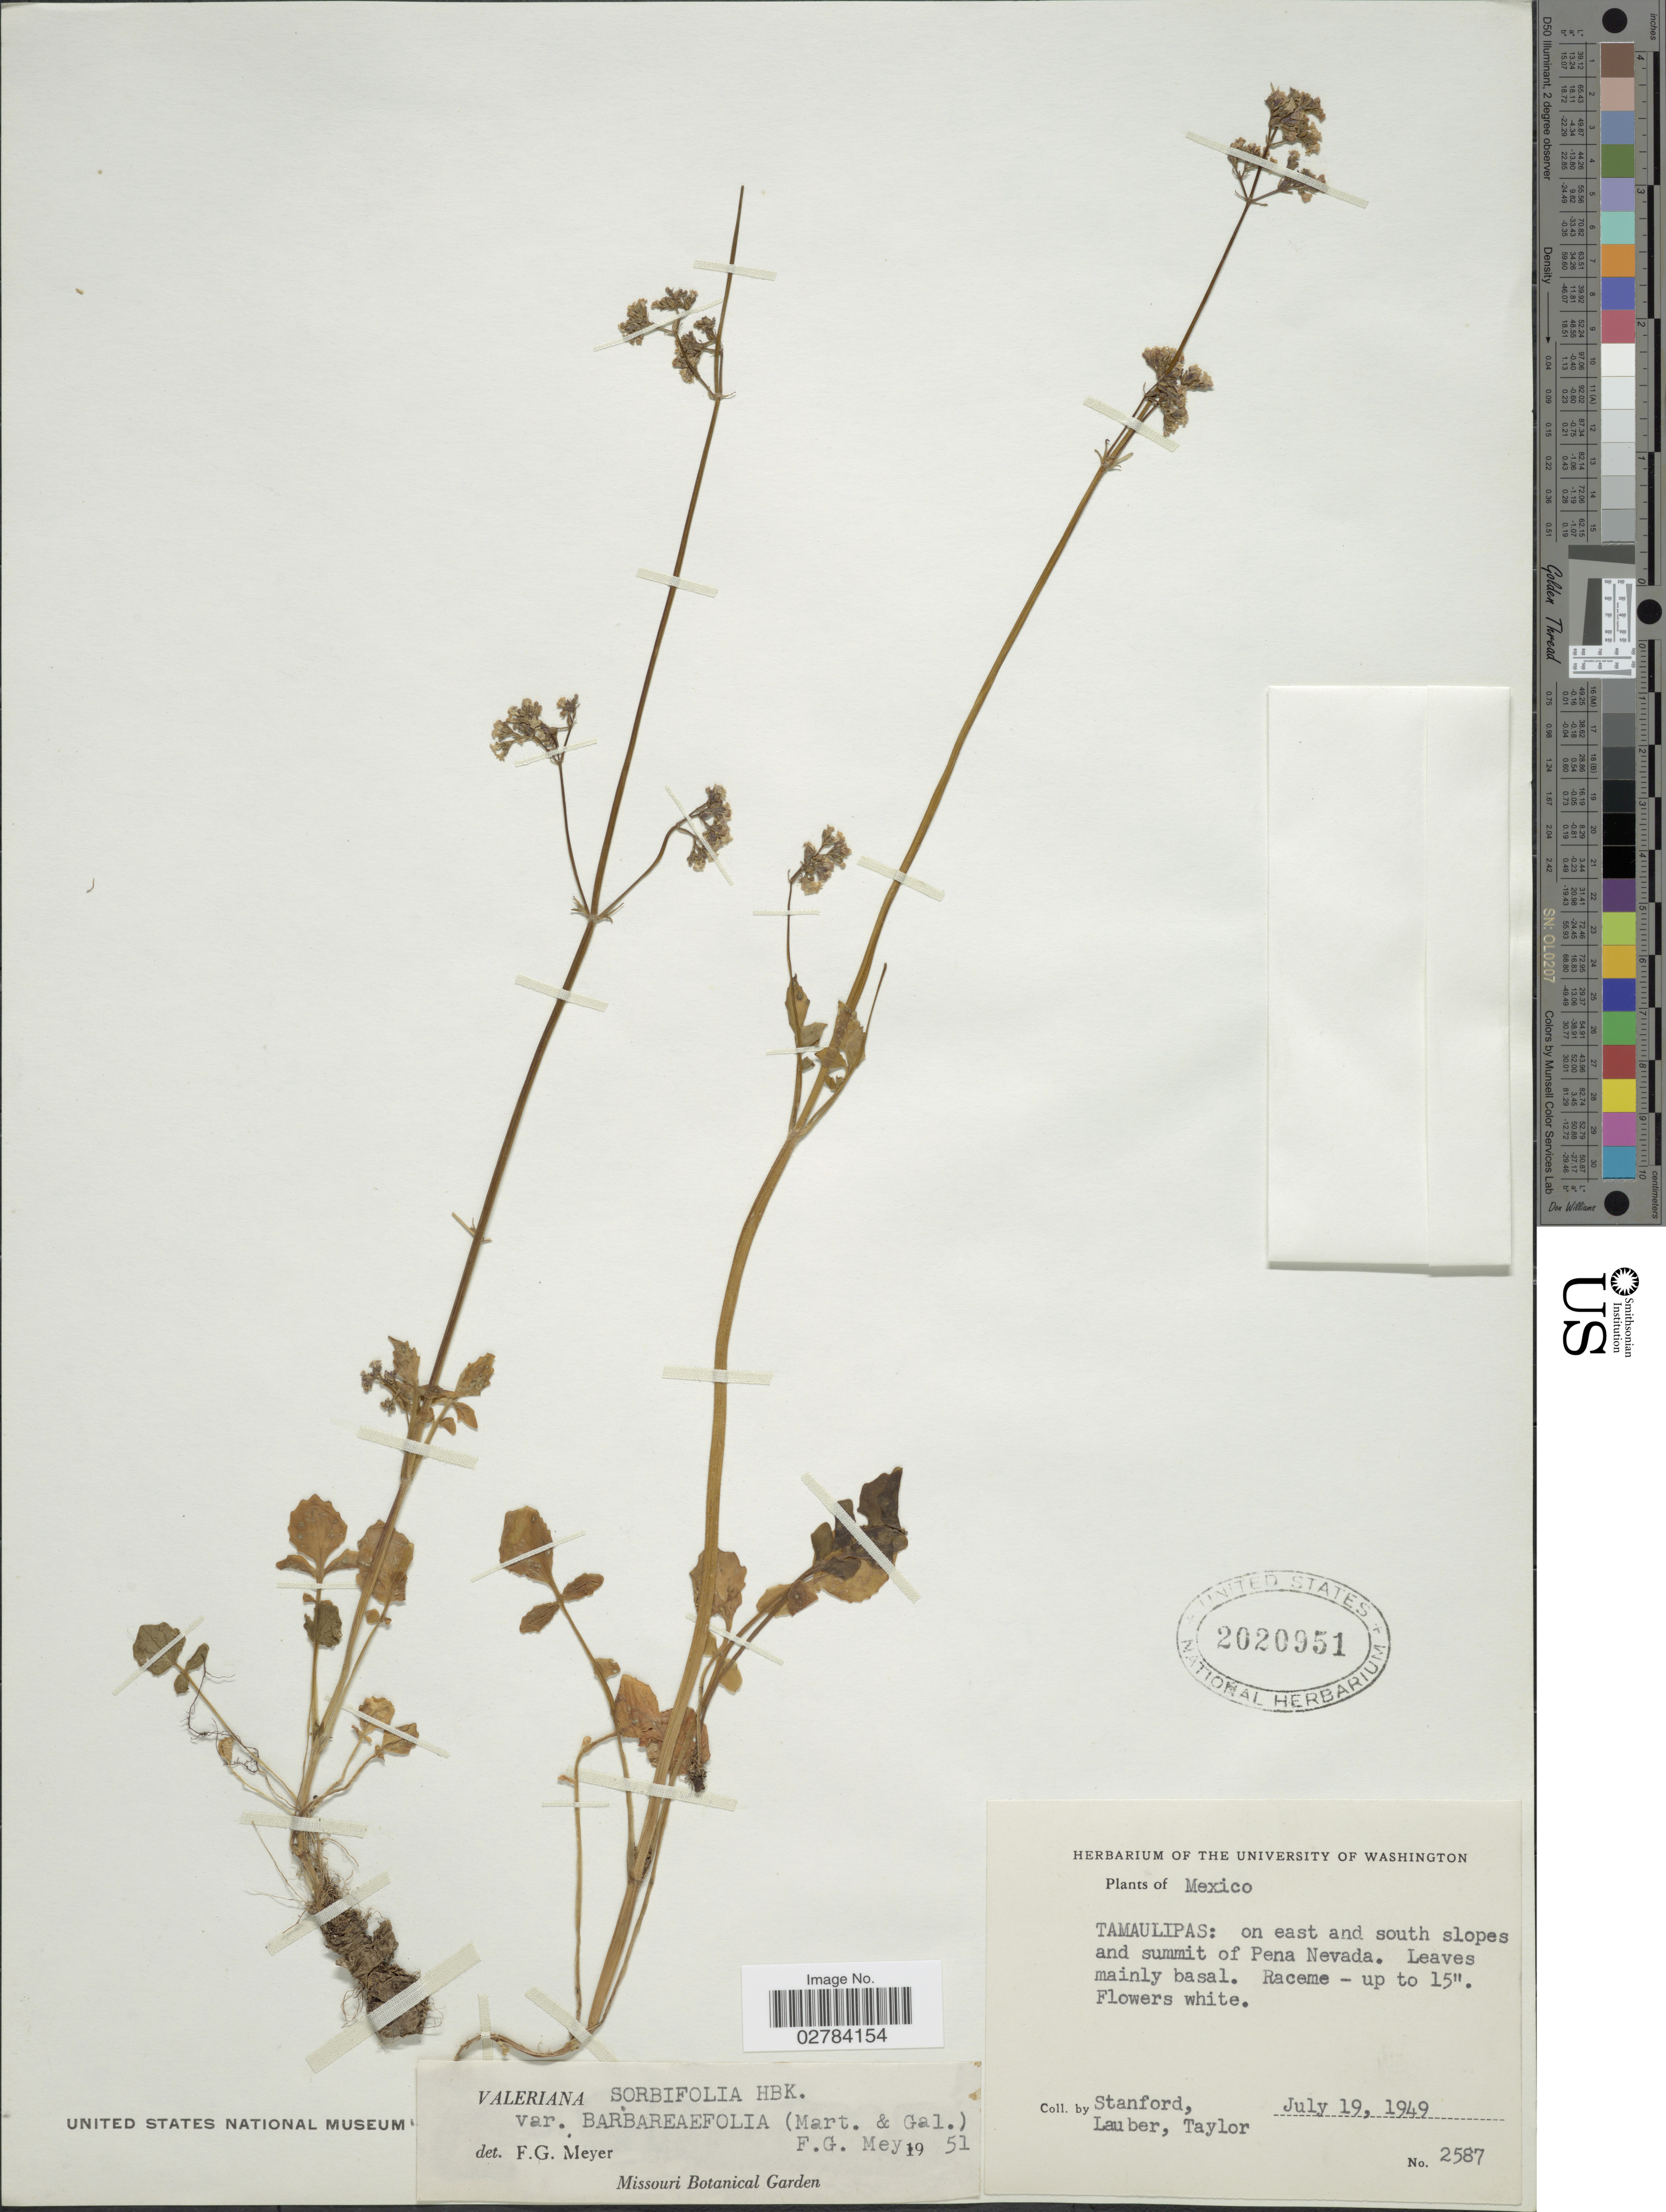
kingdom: Plantae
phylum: Tracheophyta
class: Magnoliopsida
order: Dipsacales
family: Caprifoliaceae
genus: Valeriana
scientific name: Valeriana sorbifolia var. barbareifolia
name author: (M. Martens & Galeotti) F.G. Mey.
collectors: -. Stanford, -. Lauber & -. Taylor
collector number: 2587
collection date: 1949-07-19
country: Mexico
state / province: Tamaulipas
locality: On east and south slopes and summit of Pena Nevada.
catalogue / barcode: US 2020951